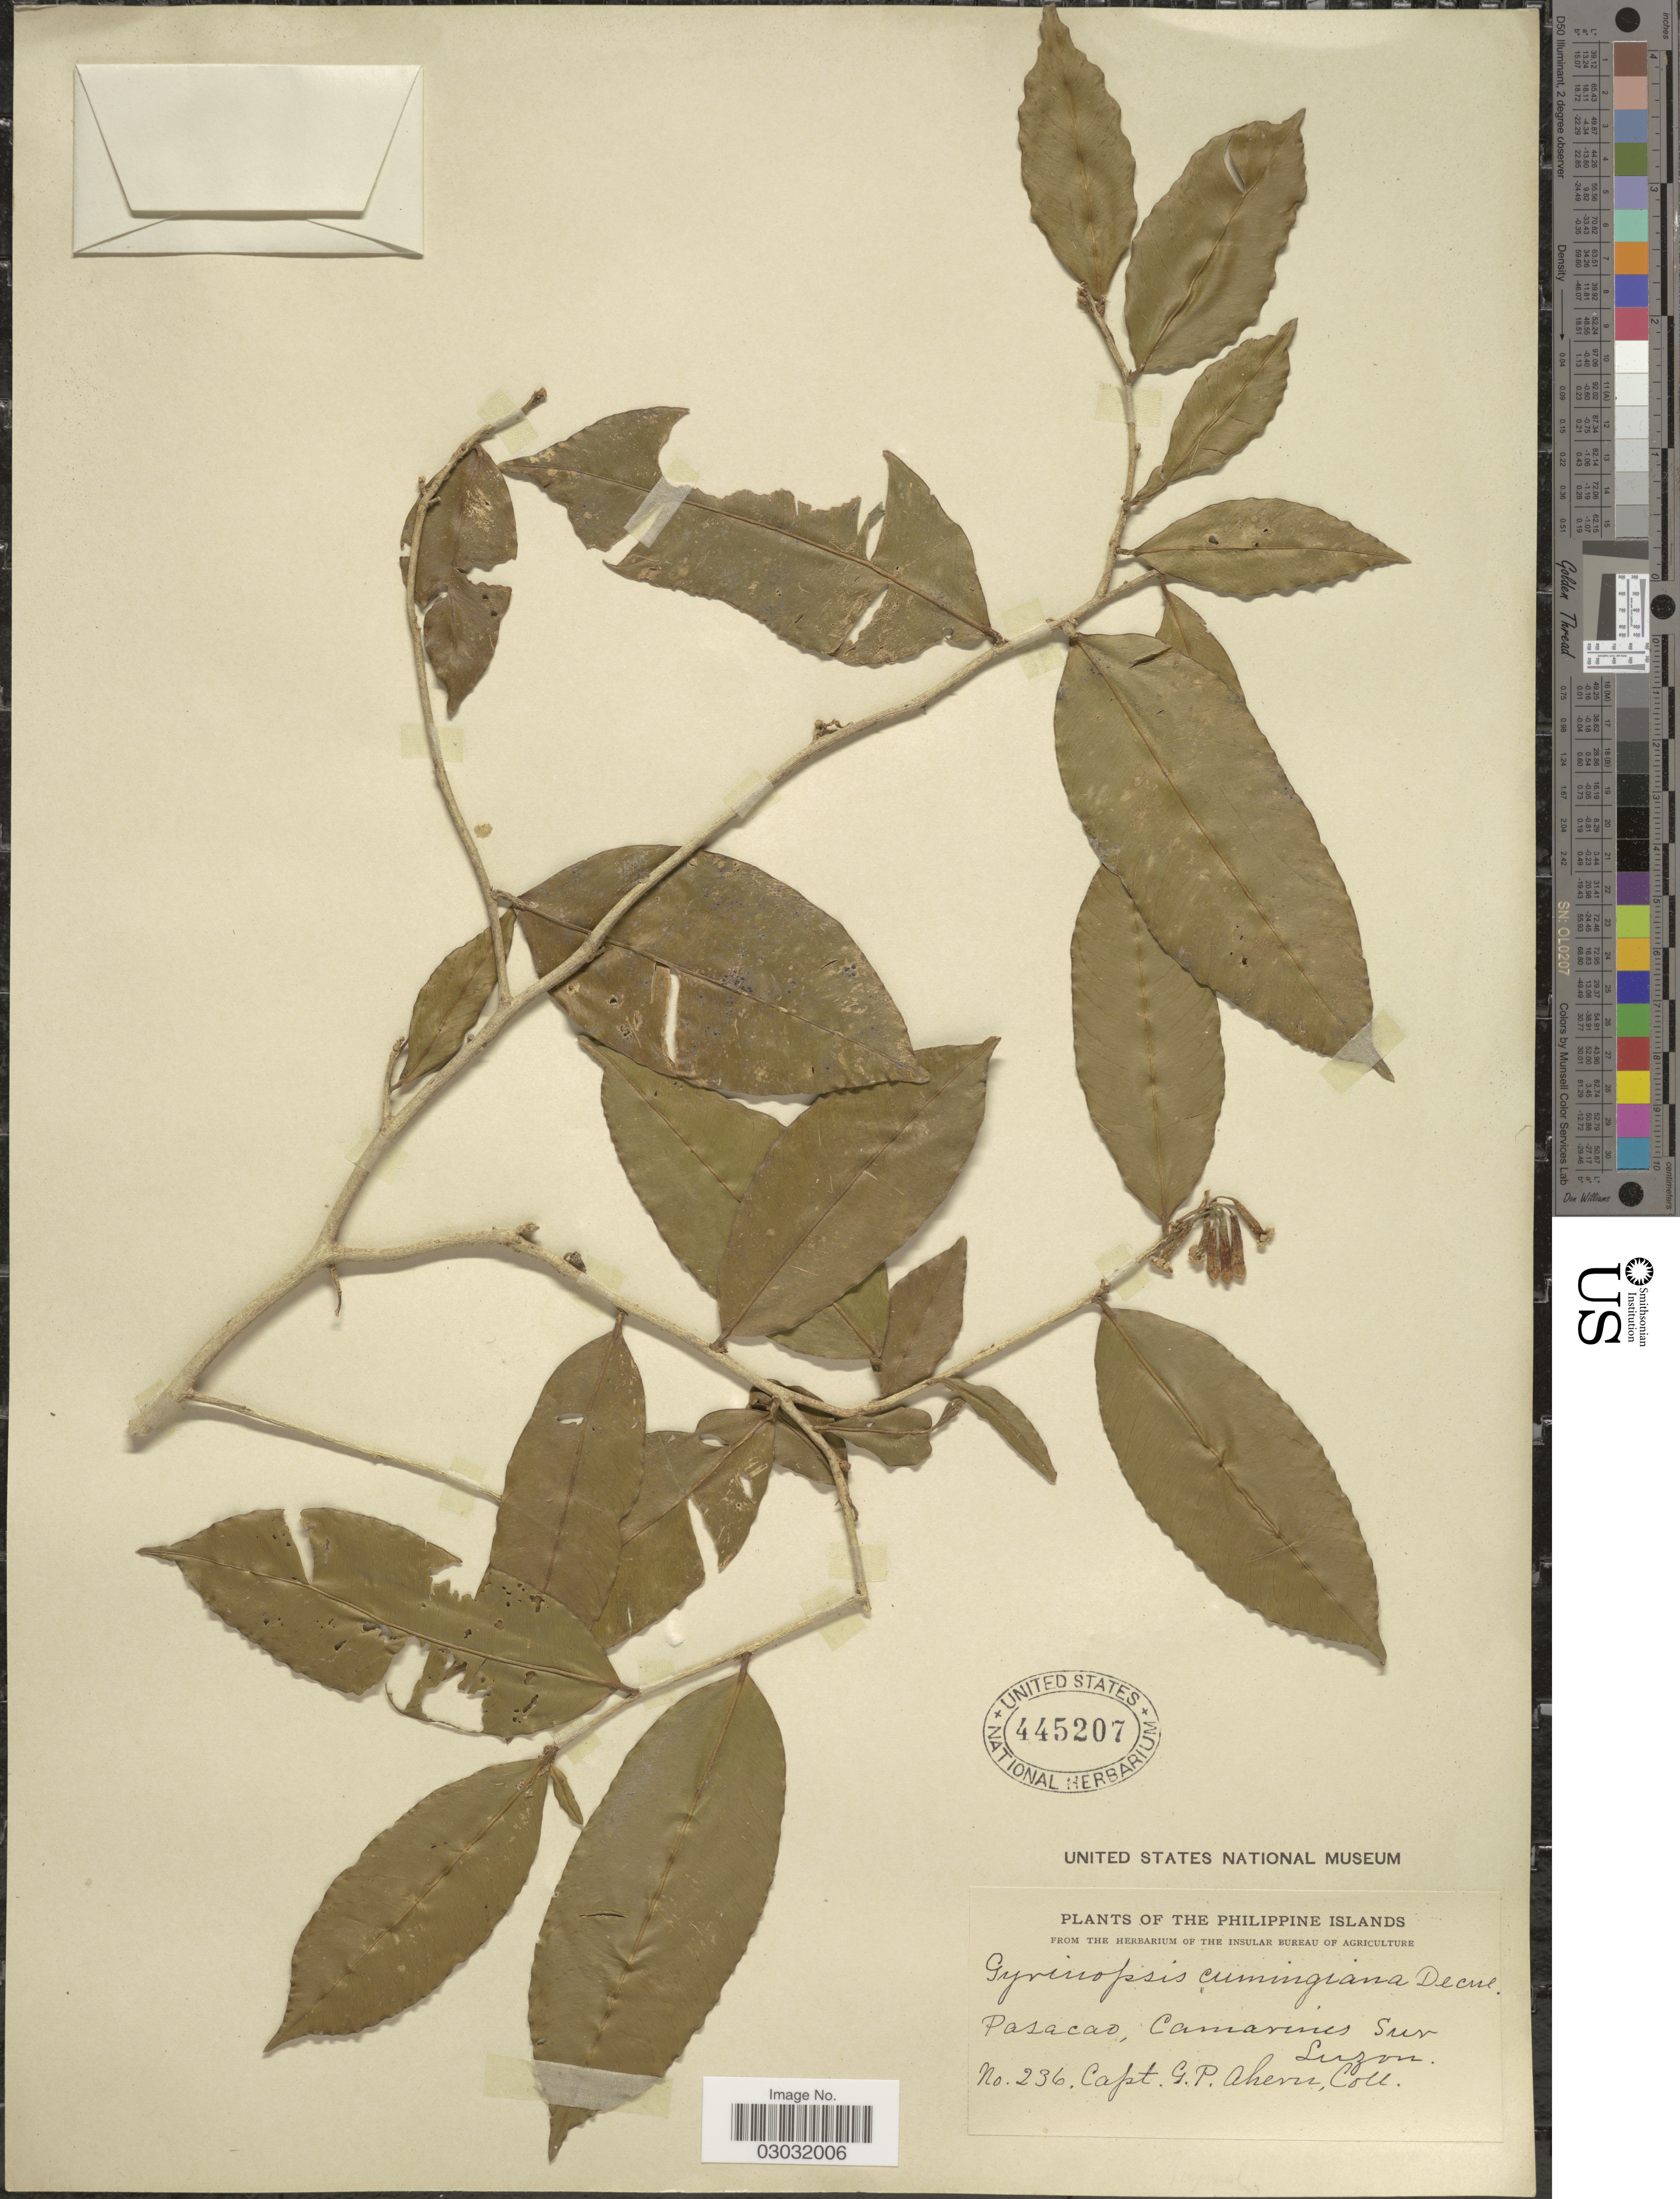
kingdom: Plantae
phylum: Tracheophyta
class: Magnoliopsida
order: Malvales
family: Thymelaeaceae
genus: Aquilaria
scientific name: Aquilaria cumingiana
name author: (Decne.) Ridl.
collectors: G. Ahern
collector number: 236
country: Philippines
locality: Pasacao, Camarines Sur, Luzon.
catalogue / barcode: US 445207